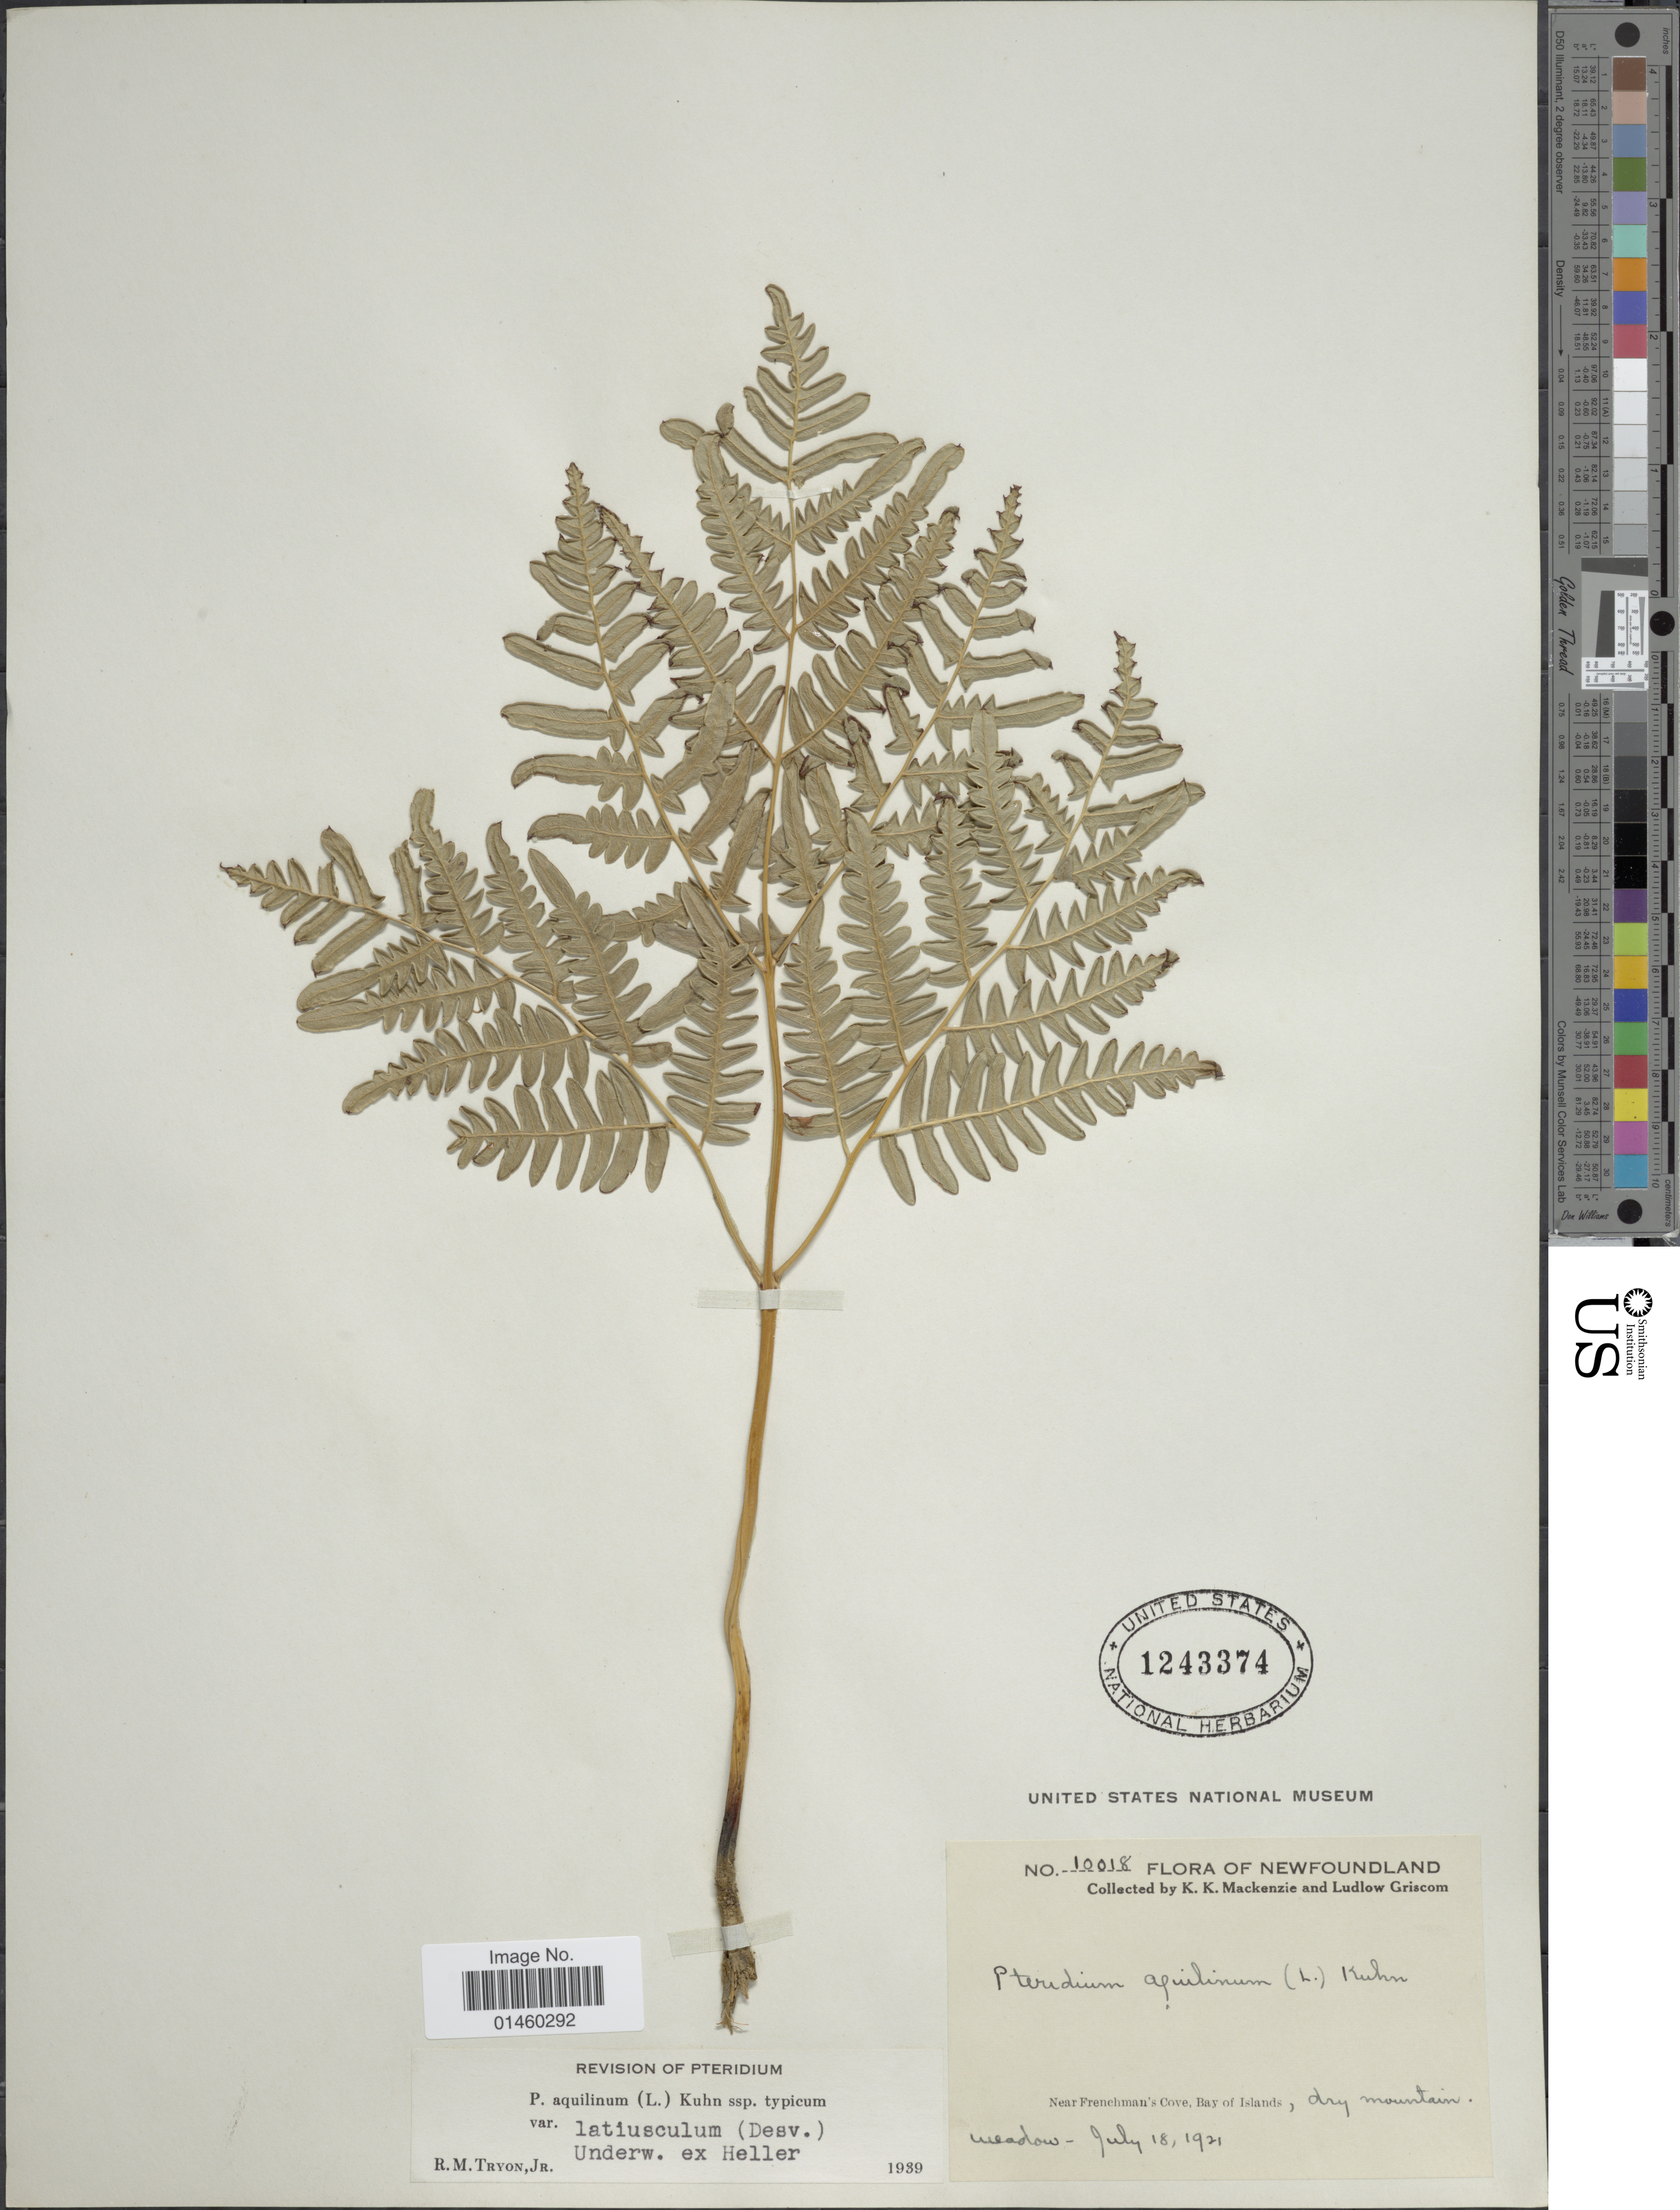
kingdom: Plantae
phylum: Tracheophyta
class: Polypodiopsida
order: Polypodiales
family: Dennstaedtiaceae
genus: Pteridium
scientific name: Pteridium aquilinum var. latiusculum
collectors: K. K. Mackenzie & L. Griscom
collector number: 10018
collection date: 1921-07-18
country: Canada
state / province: Newfoundland and Labrador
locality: Near Frenchman's Cove, Bay of Islands.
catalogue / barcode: US 1243374